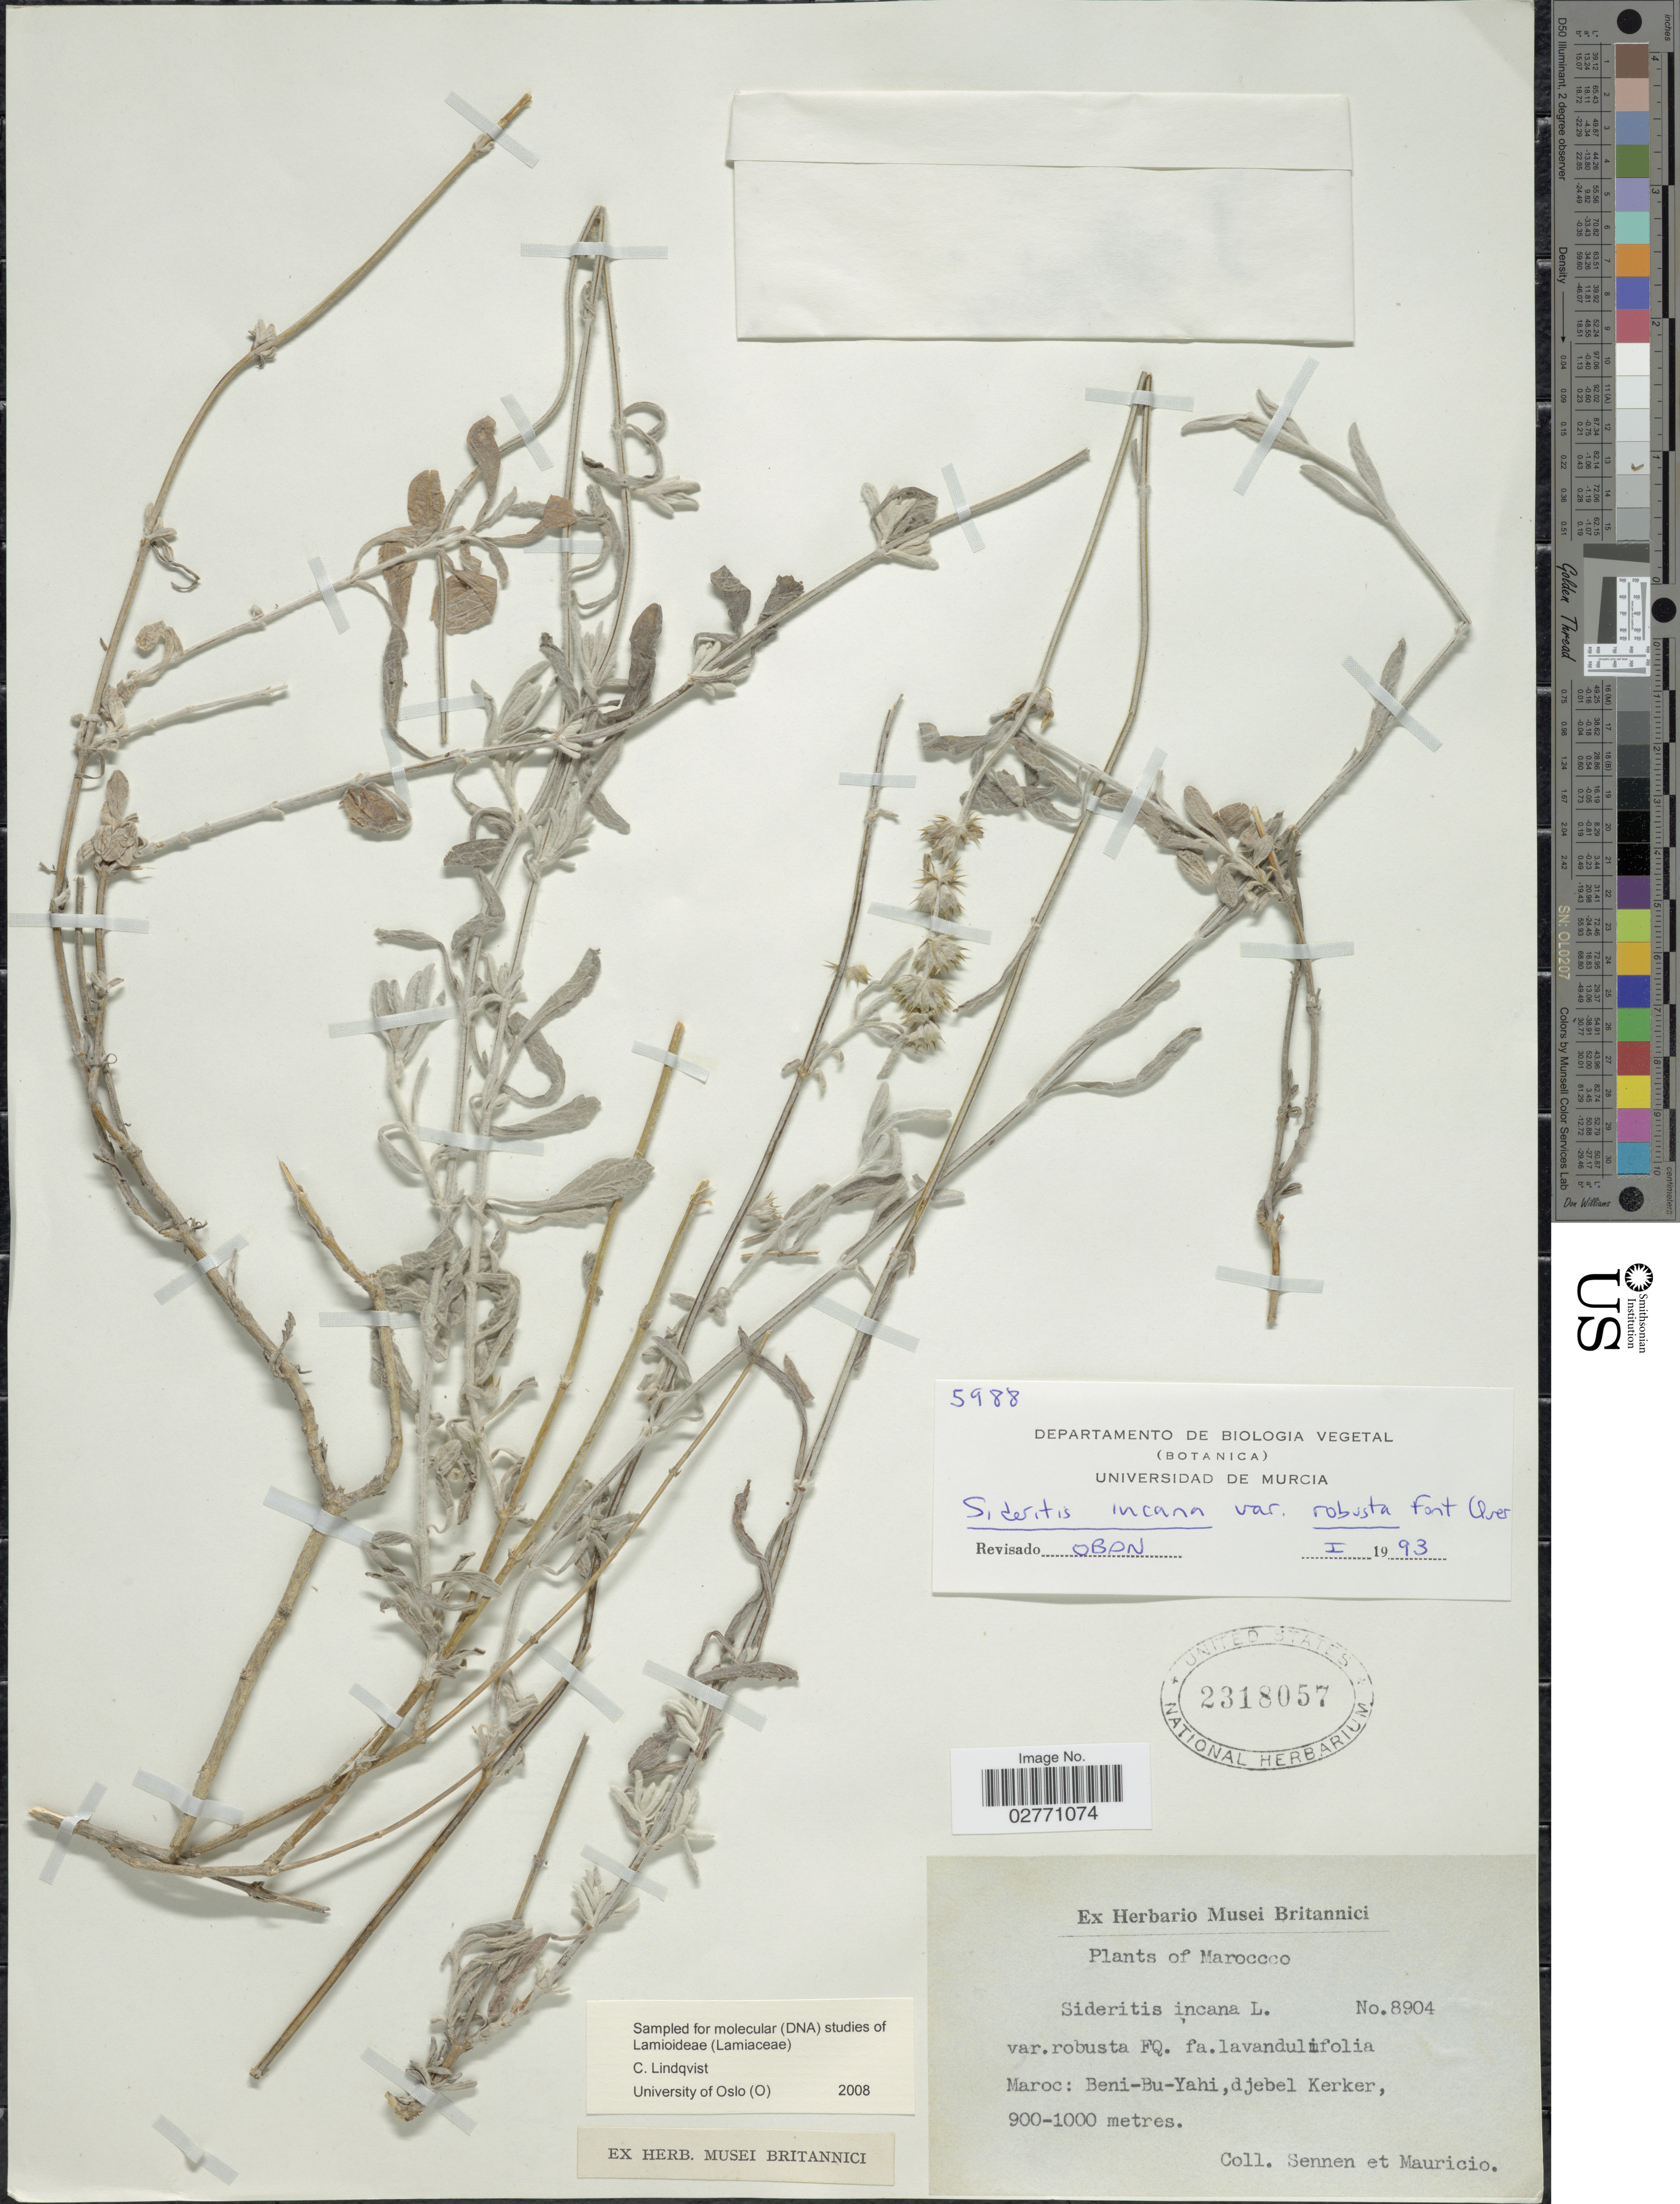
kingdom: Plantae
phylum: Tracheophyta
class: Magnoliopsida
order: Lamiales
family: Lamiaceae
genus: Sideritis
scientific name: Sideritis incana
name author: L.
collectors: E. Sennen & Mauricio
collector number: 8904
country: Morocco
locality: Maroc: Beni-Bu-Yahi, djebel Kerker.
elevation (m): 900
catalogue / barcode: US 2318057